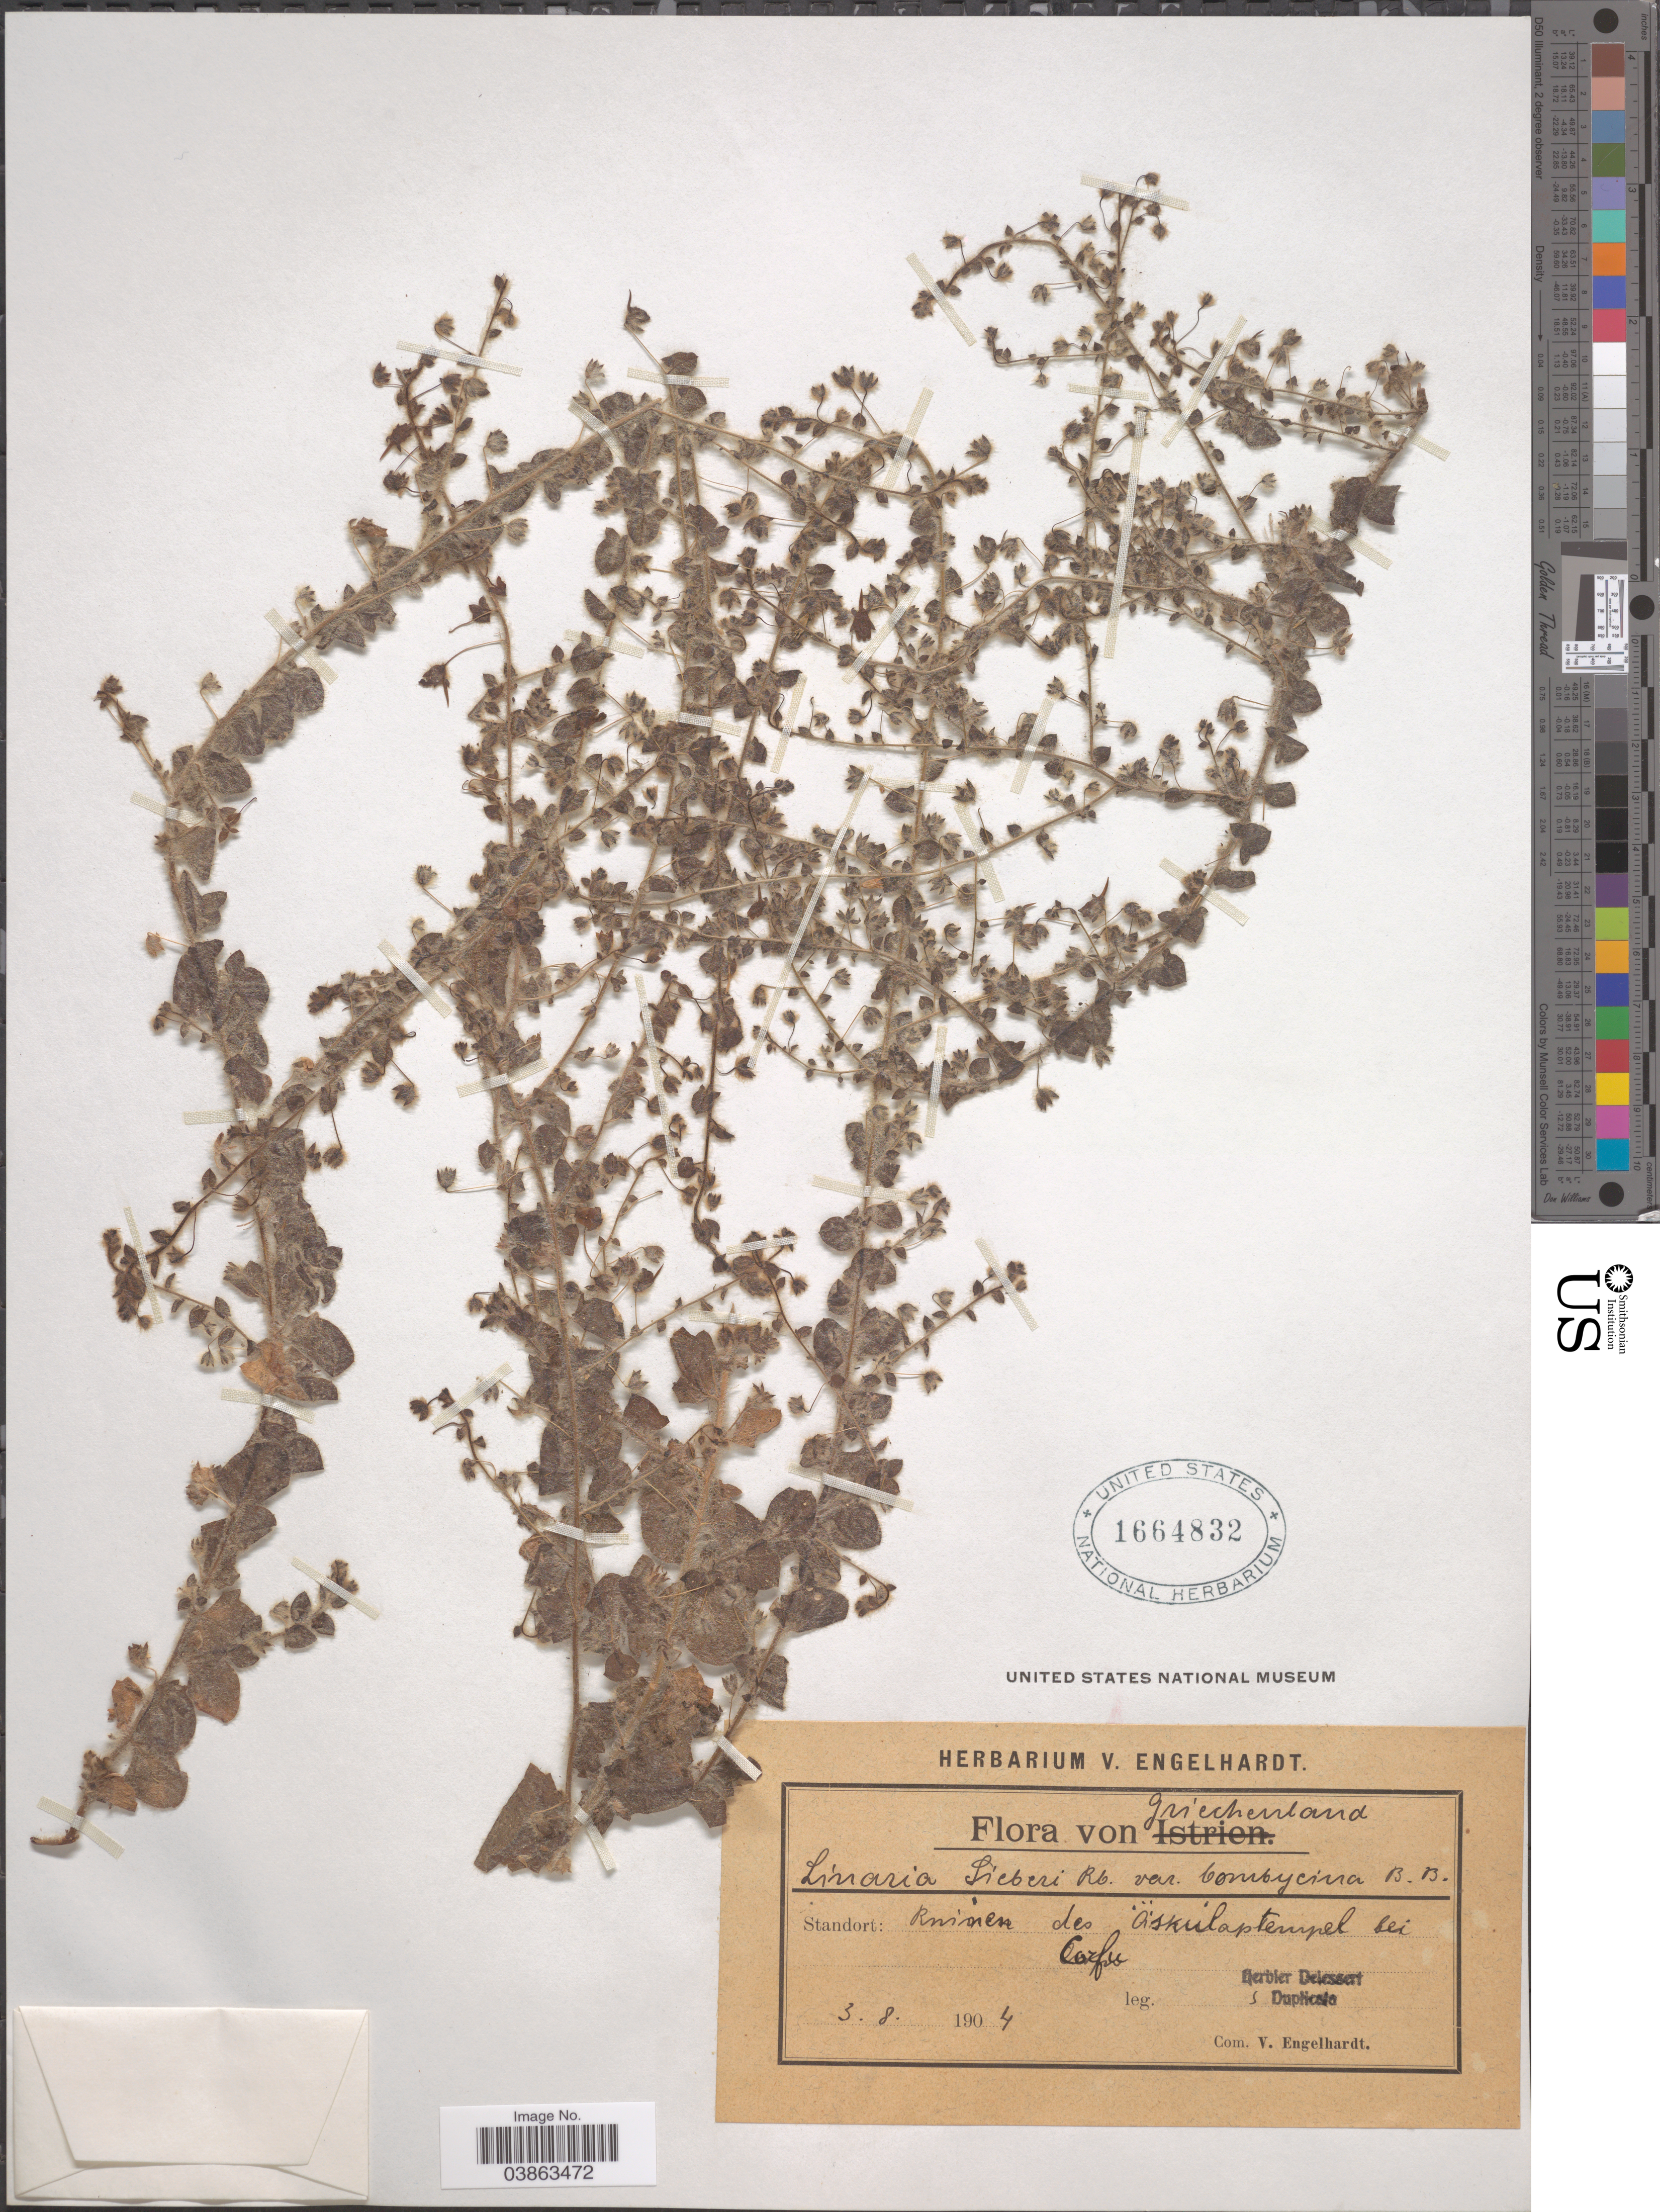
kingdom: Plantae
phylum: Tracheophyta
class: Magnoliopsida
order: Lamiales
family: Plantaginaceae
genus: Linaria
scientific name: Linaria sieberi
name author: Rchb.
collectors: V. Engelhardt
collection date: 1904-08-03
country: Greece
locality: Griechenland. Ruinen des Askulaptempel bei Corfu.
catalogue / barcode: US 1664832